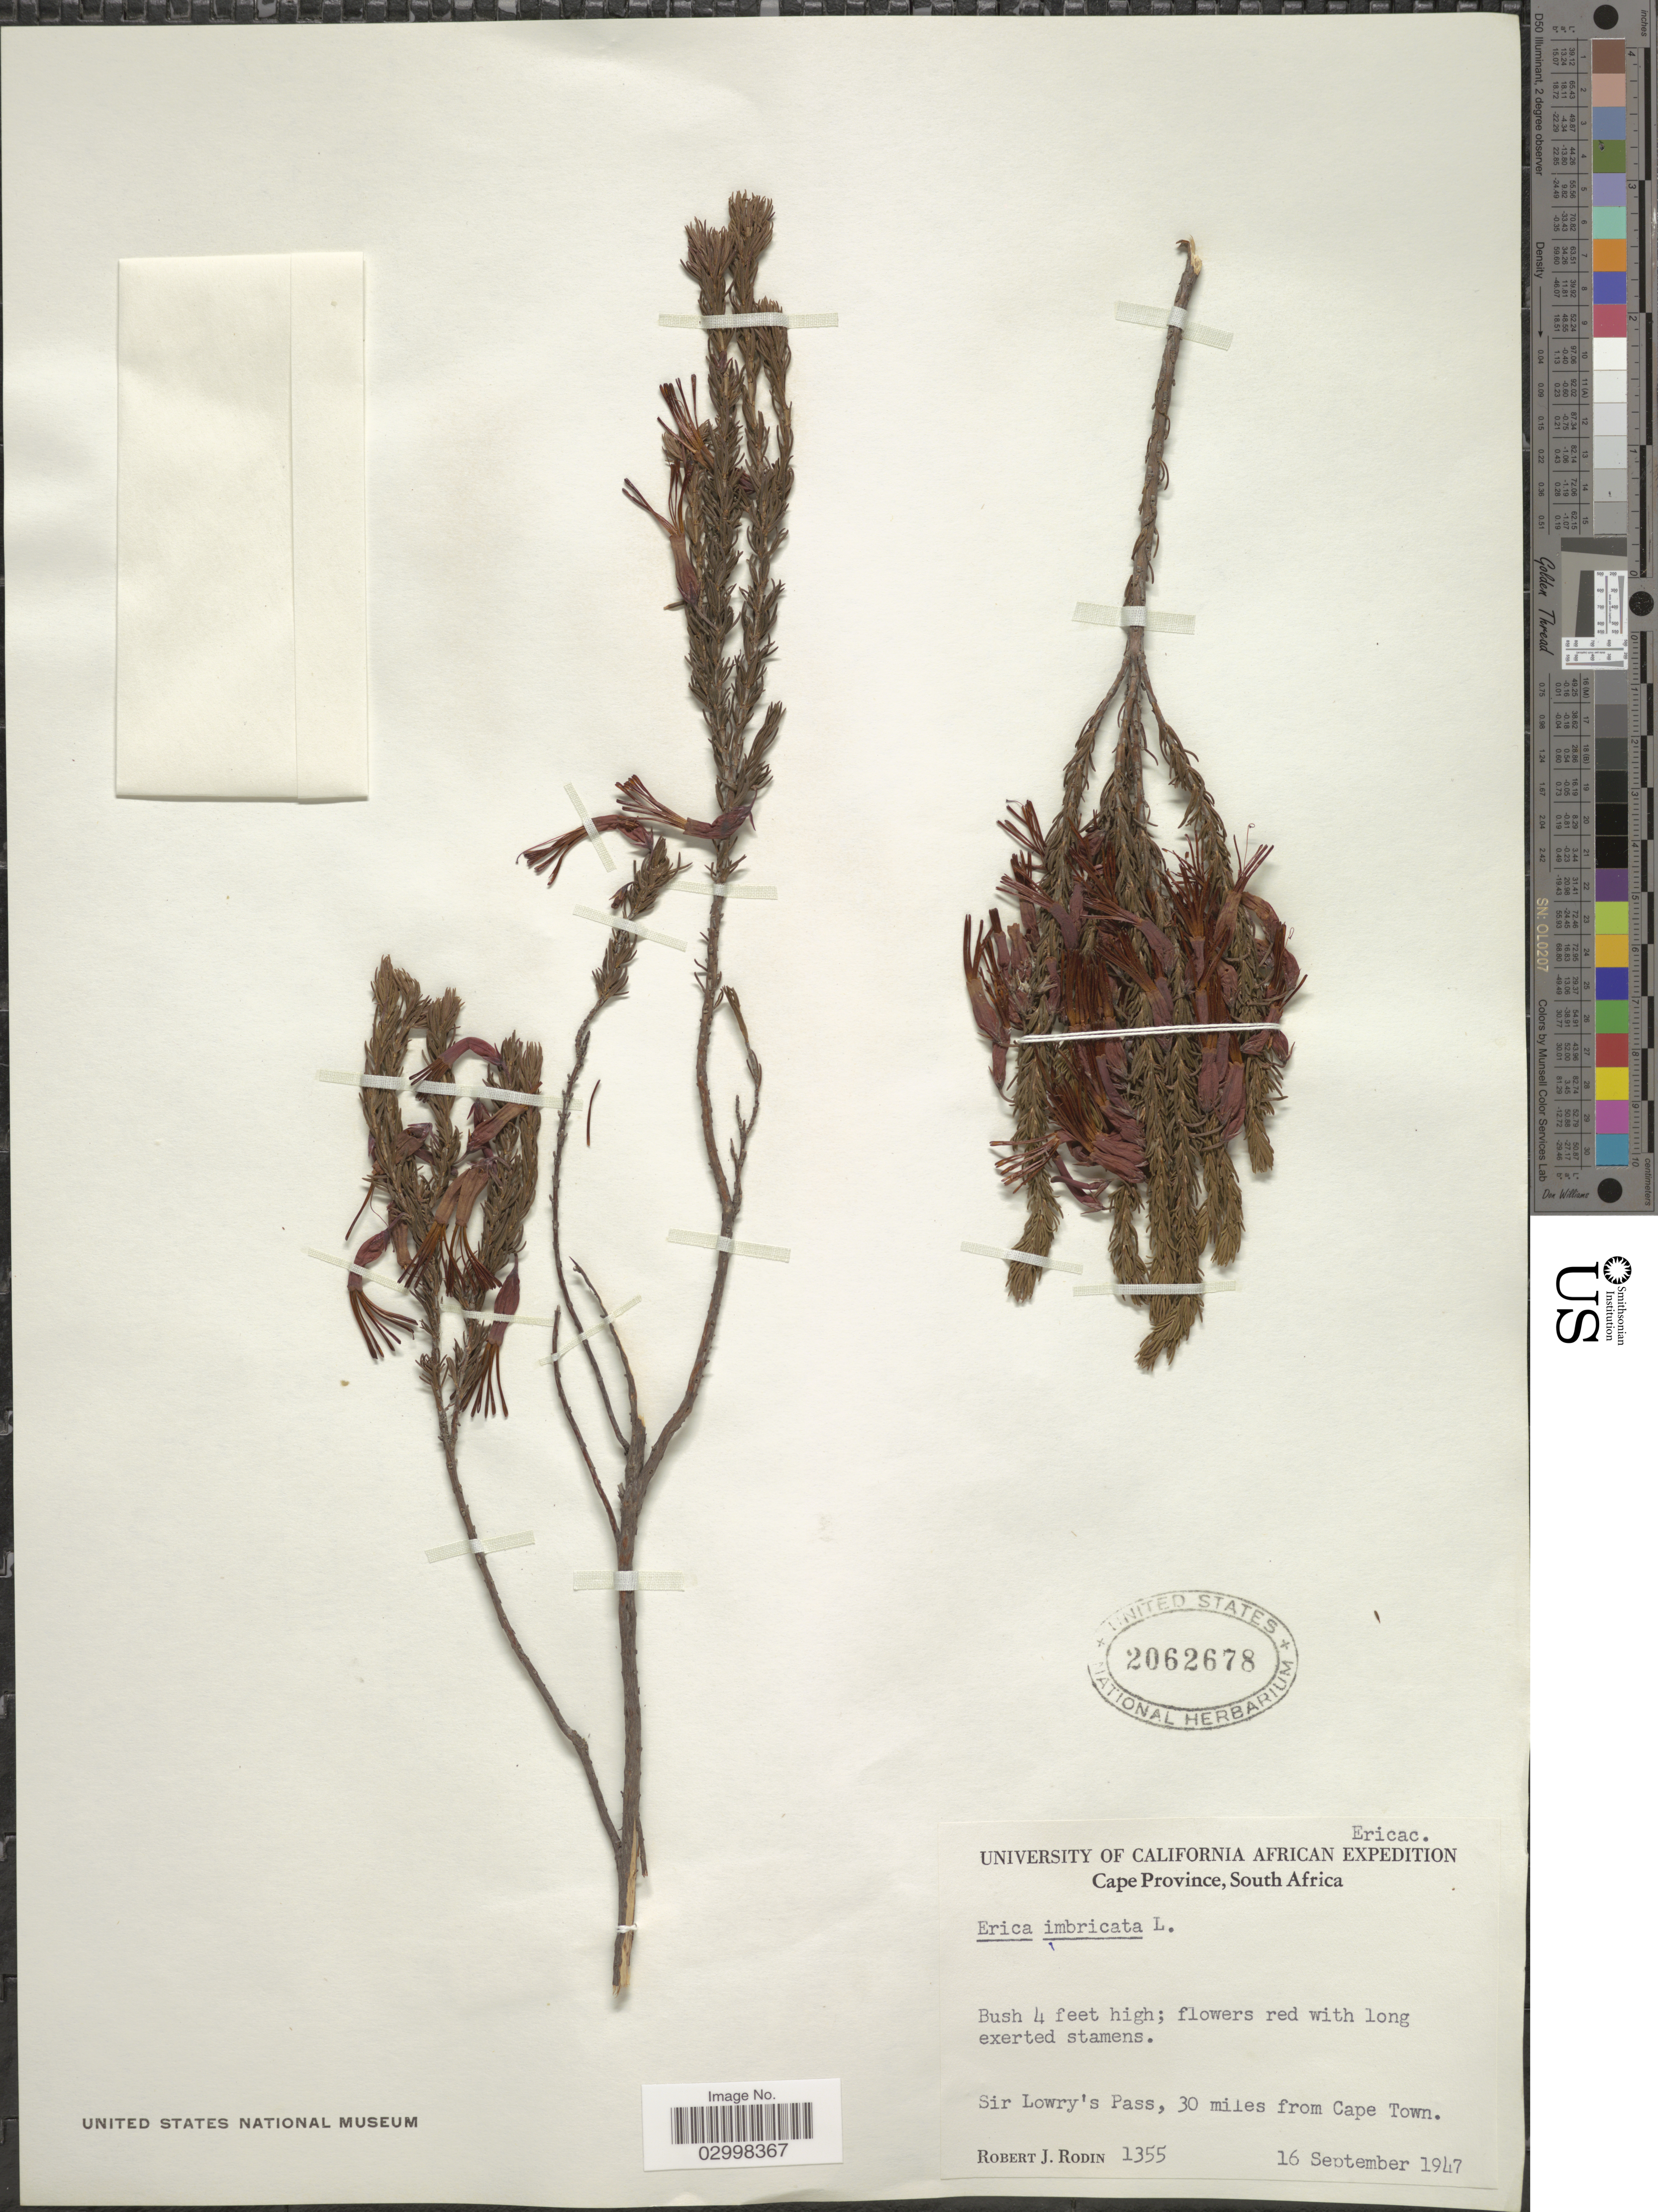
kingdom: Plantae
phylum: Tracheophyta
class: Magnoliopsida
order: Ericales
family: Ericaceae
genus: Erica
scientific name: Erica imbricata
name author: L.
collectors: R. J. Rodin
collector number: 1355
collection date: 1947-09-16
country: South Africa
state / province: Western Cape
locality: Sir Lowry's Pass, 30 miles from Cape Town.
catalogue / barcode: US 2062678